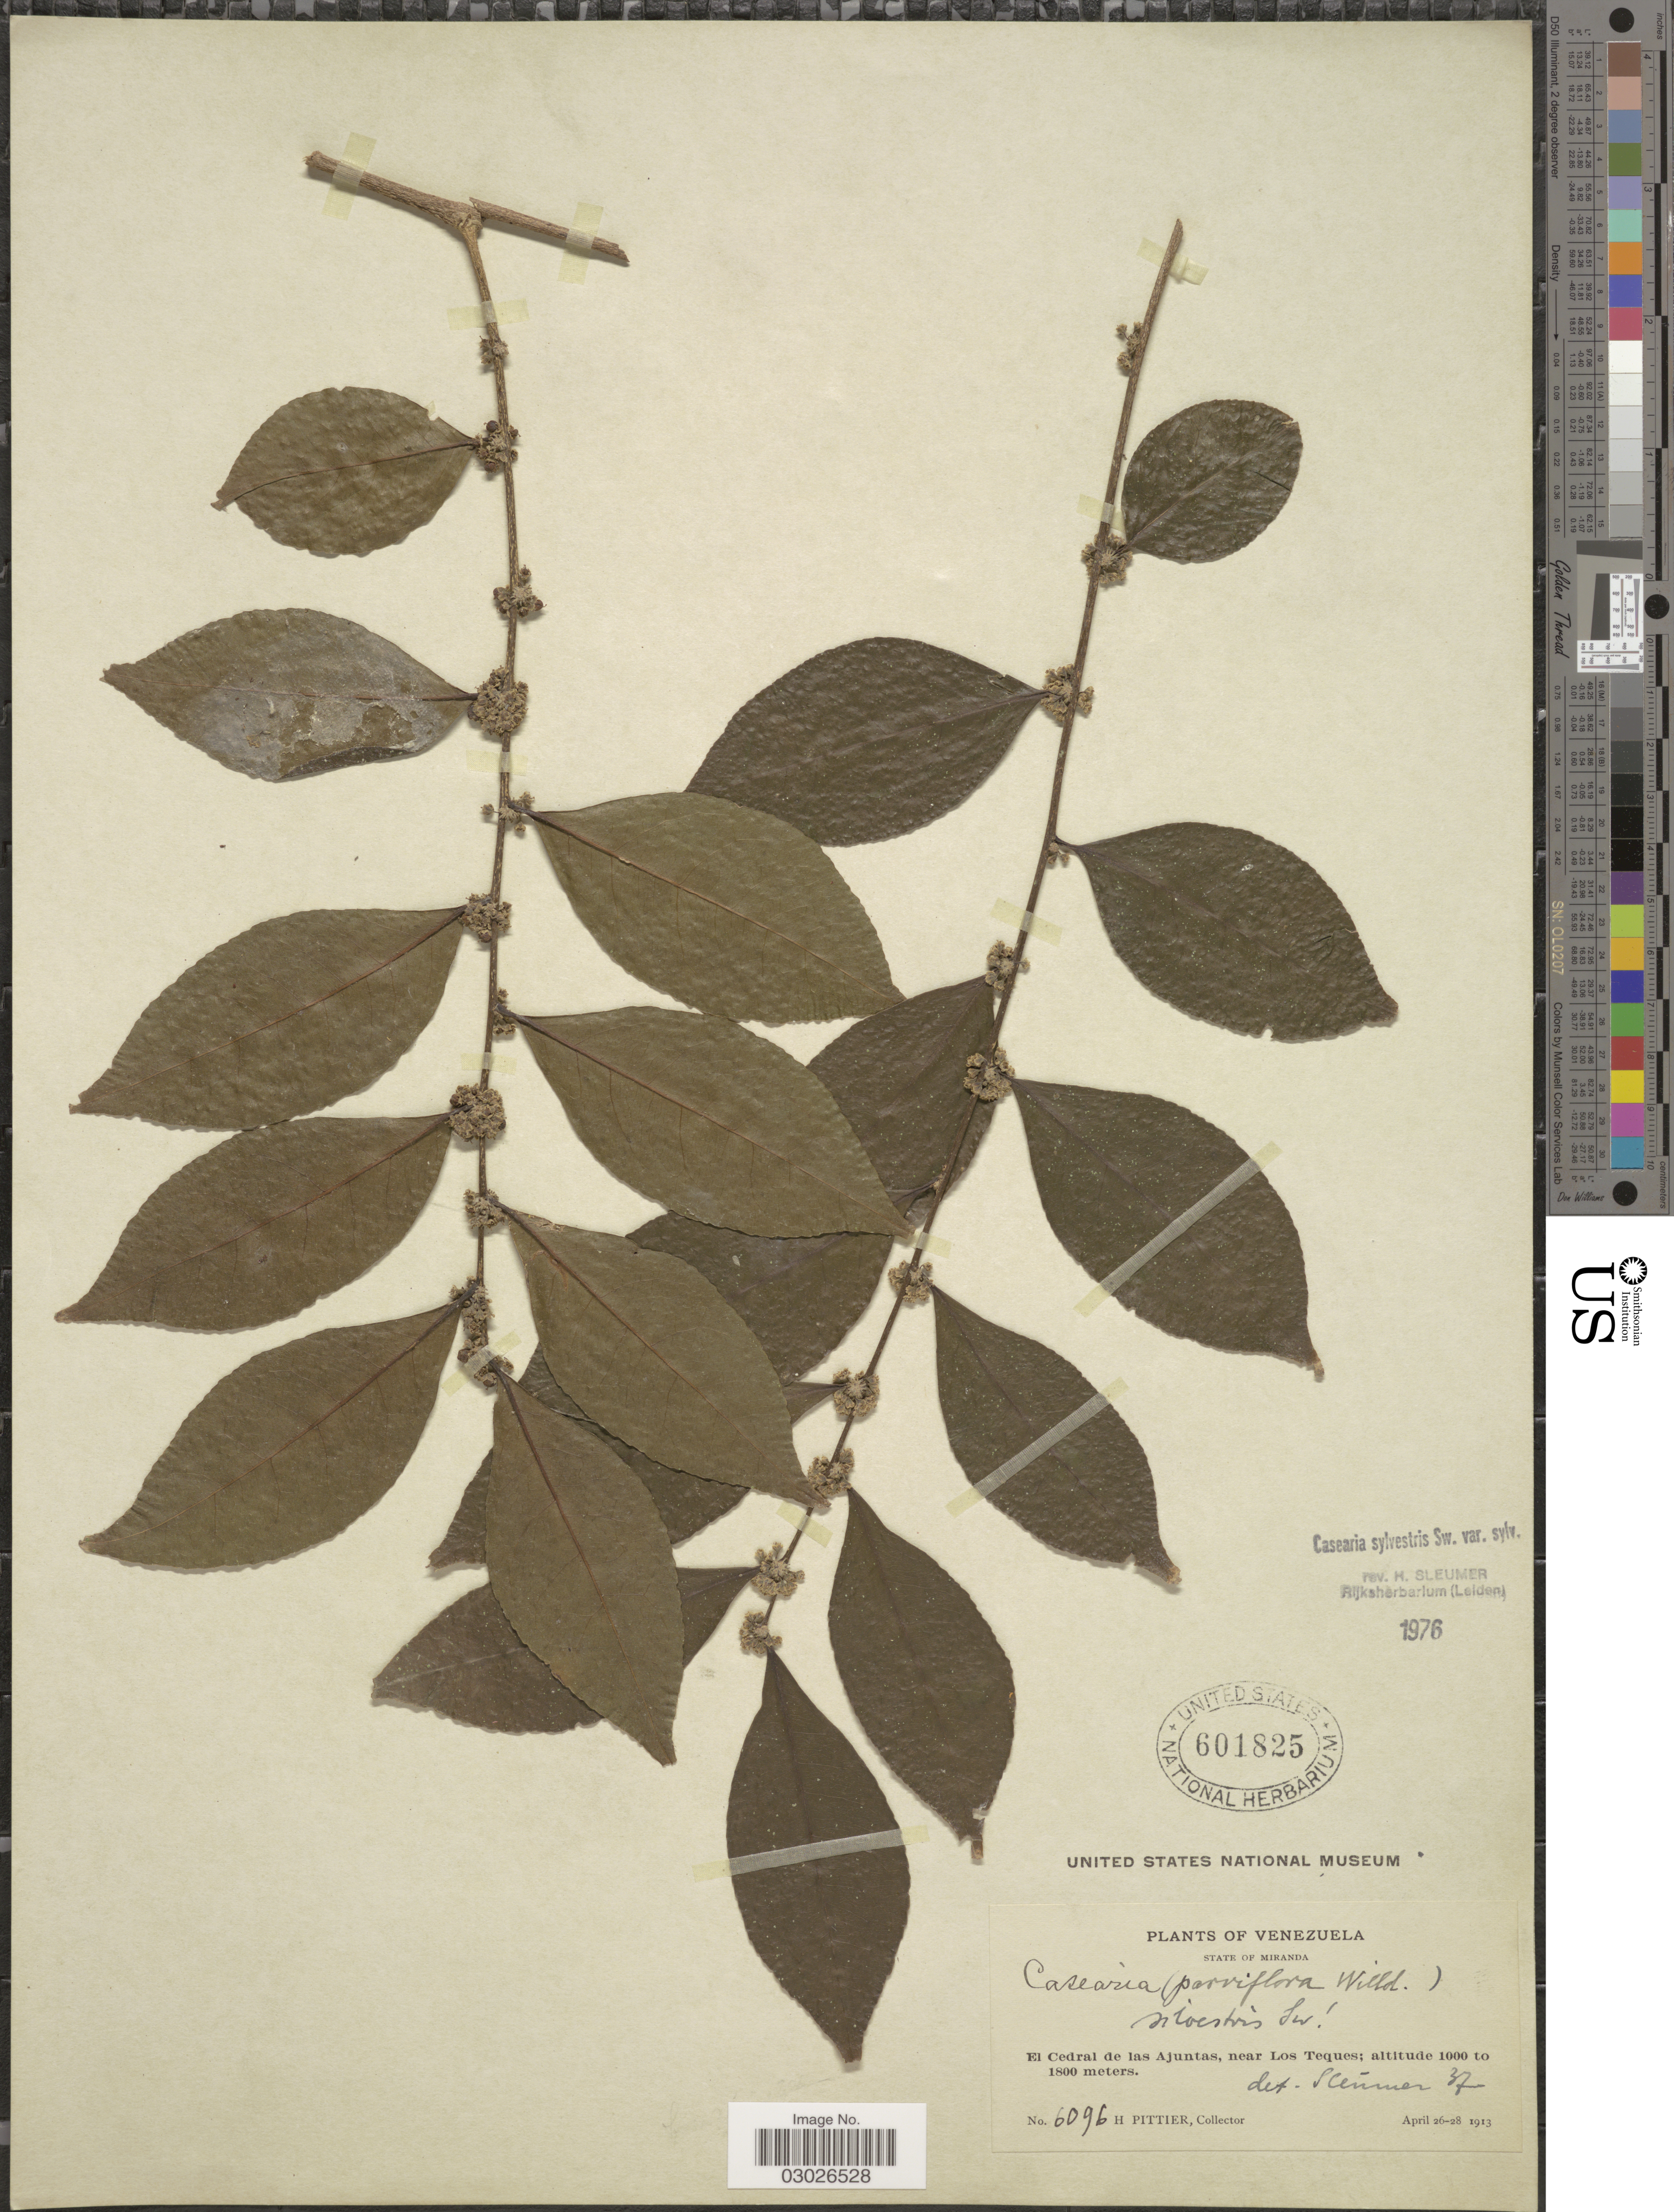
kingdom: Plantae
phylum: Tracheophyta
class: Magnoliopsida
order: Malpighiales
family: Salicaceae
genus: Casearia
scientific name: Casearia sylvestris var. sylvestris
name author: Sw.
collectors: H. F. Pittier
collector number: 6096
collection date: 1913-04-26/1913-04-28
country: Venezuela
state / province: Miranda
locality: El Cedral de las Ajuntas, near Los Teques.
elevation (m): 1000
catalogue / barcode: US 601825